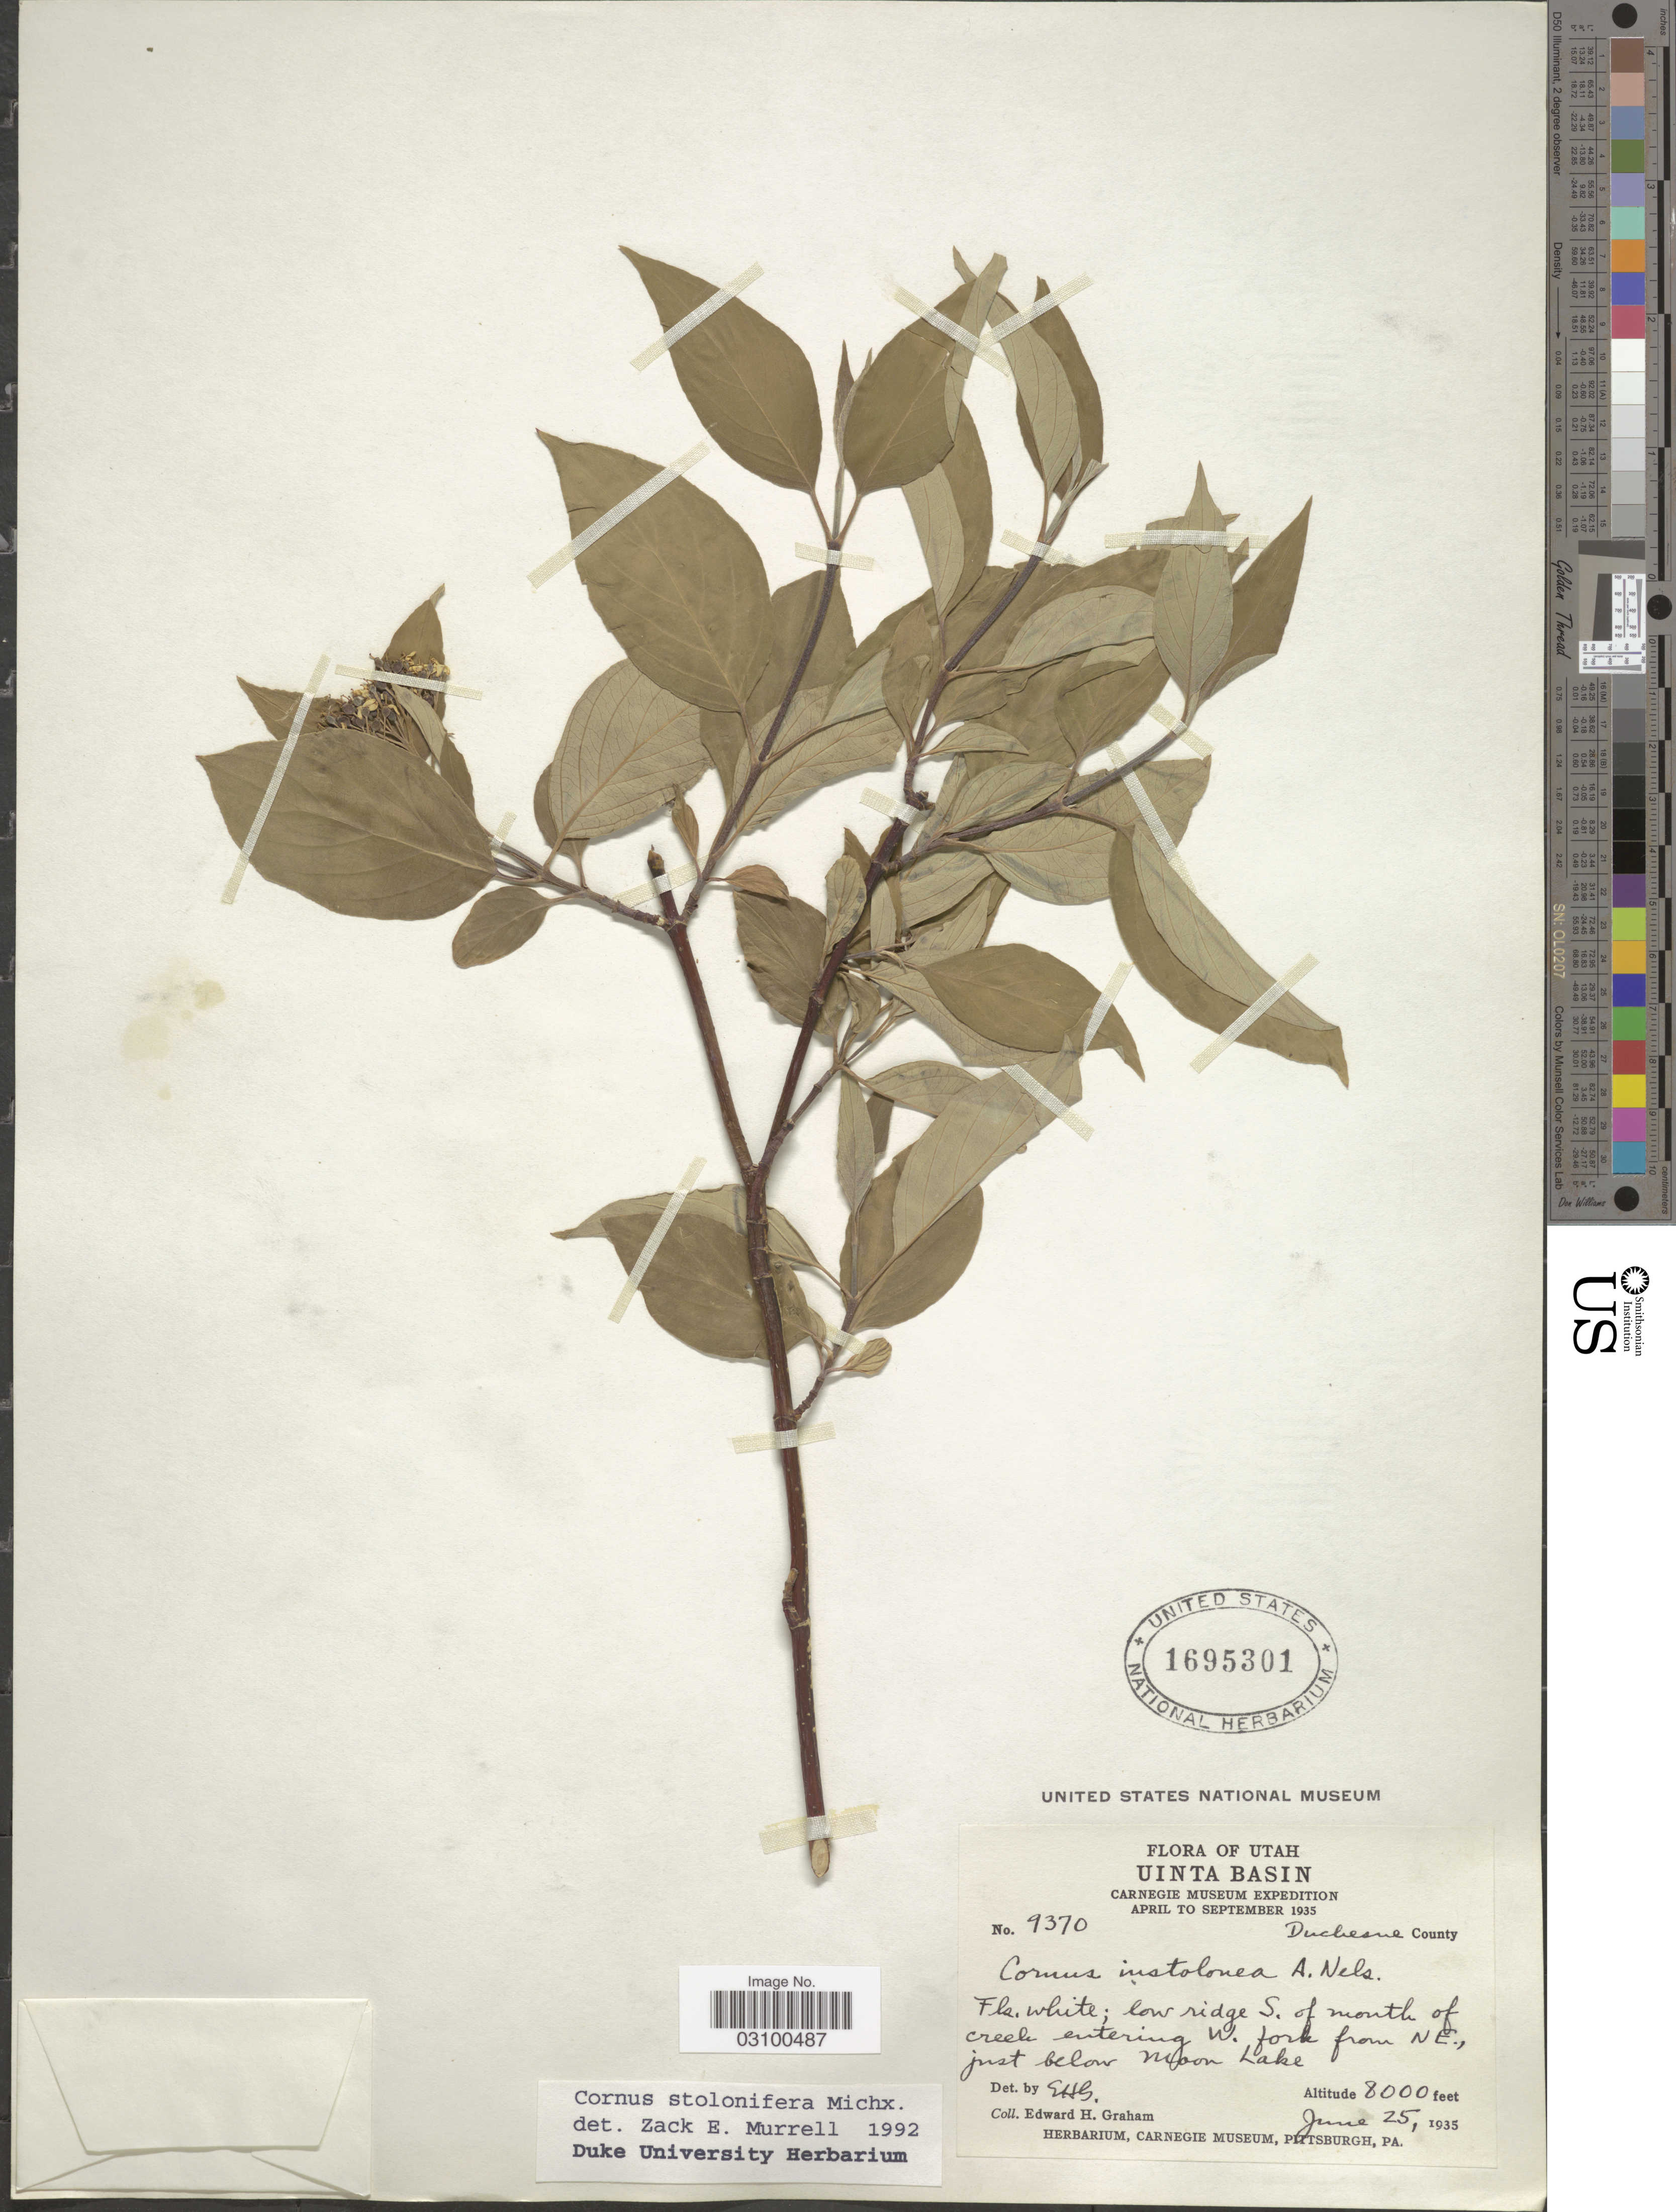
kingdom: Plantae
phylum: Tracheophyta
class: Magnoliopsida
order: Cornales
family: Cornaceae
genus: Cornus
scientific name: Cornus sericea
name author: L.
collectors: E. H. Graham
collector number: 9370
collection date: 1935-06-25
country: United States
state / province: Utah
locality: Uinta Basin. Duchesne County. Low ridge S. of mouth of creek entering W. fork from NE., just below Moon Lake.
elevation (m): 2438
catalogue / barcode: US 1695301